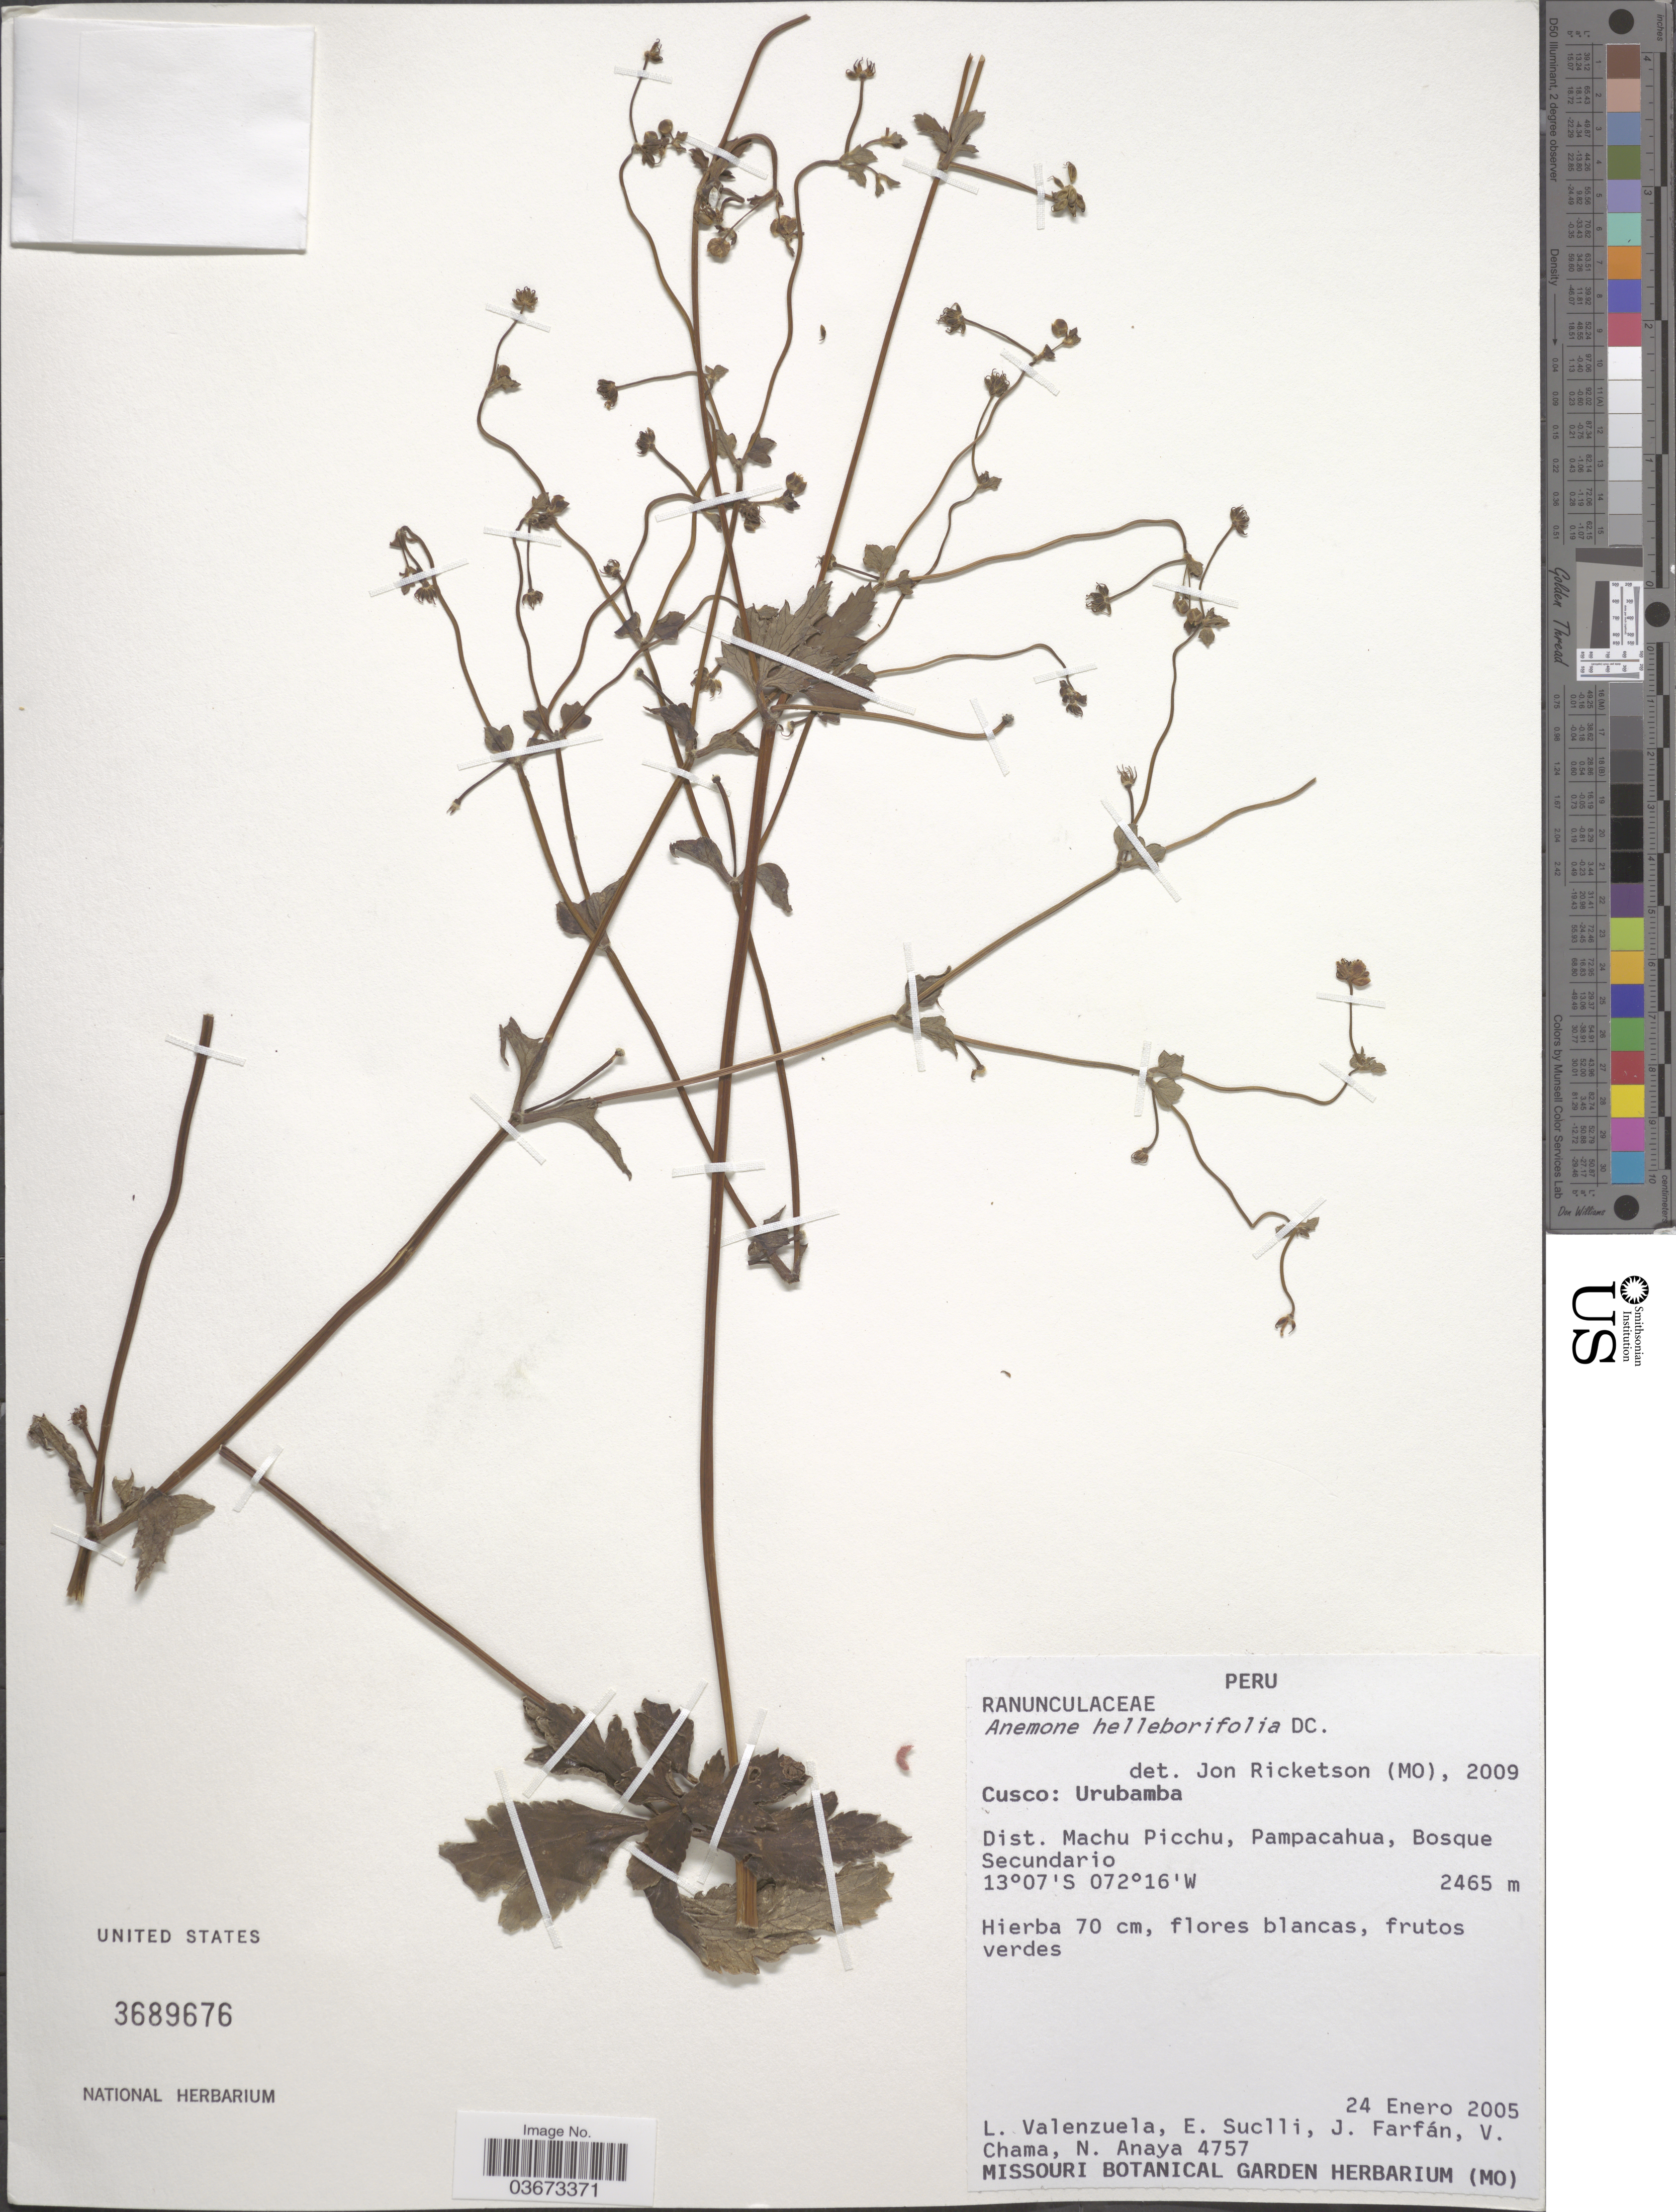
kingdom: Plantae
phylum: Tracheophyta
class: Magnoliopsida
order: Ranunculales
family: Ranunculaceae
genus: Anemone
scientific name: Anemone helleborifolia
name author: DC.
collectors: L. Valenzuela, E. Suclli, J. Farfán, V. Chama & N. Anaya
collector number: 4757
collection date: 2005-01-24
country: Peru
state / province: Cusco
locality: Dist. Machu Picchu, Pampacahua, Bosque Secundario.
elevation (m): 2465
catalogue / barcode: US 3689676